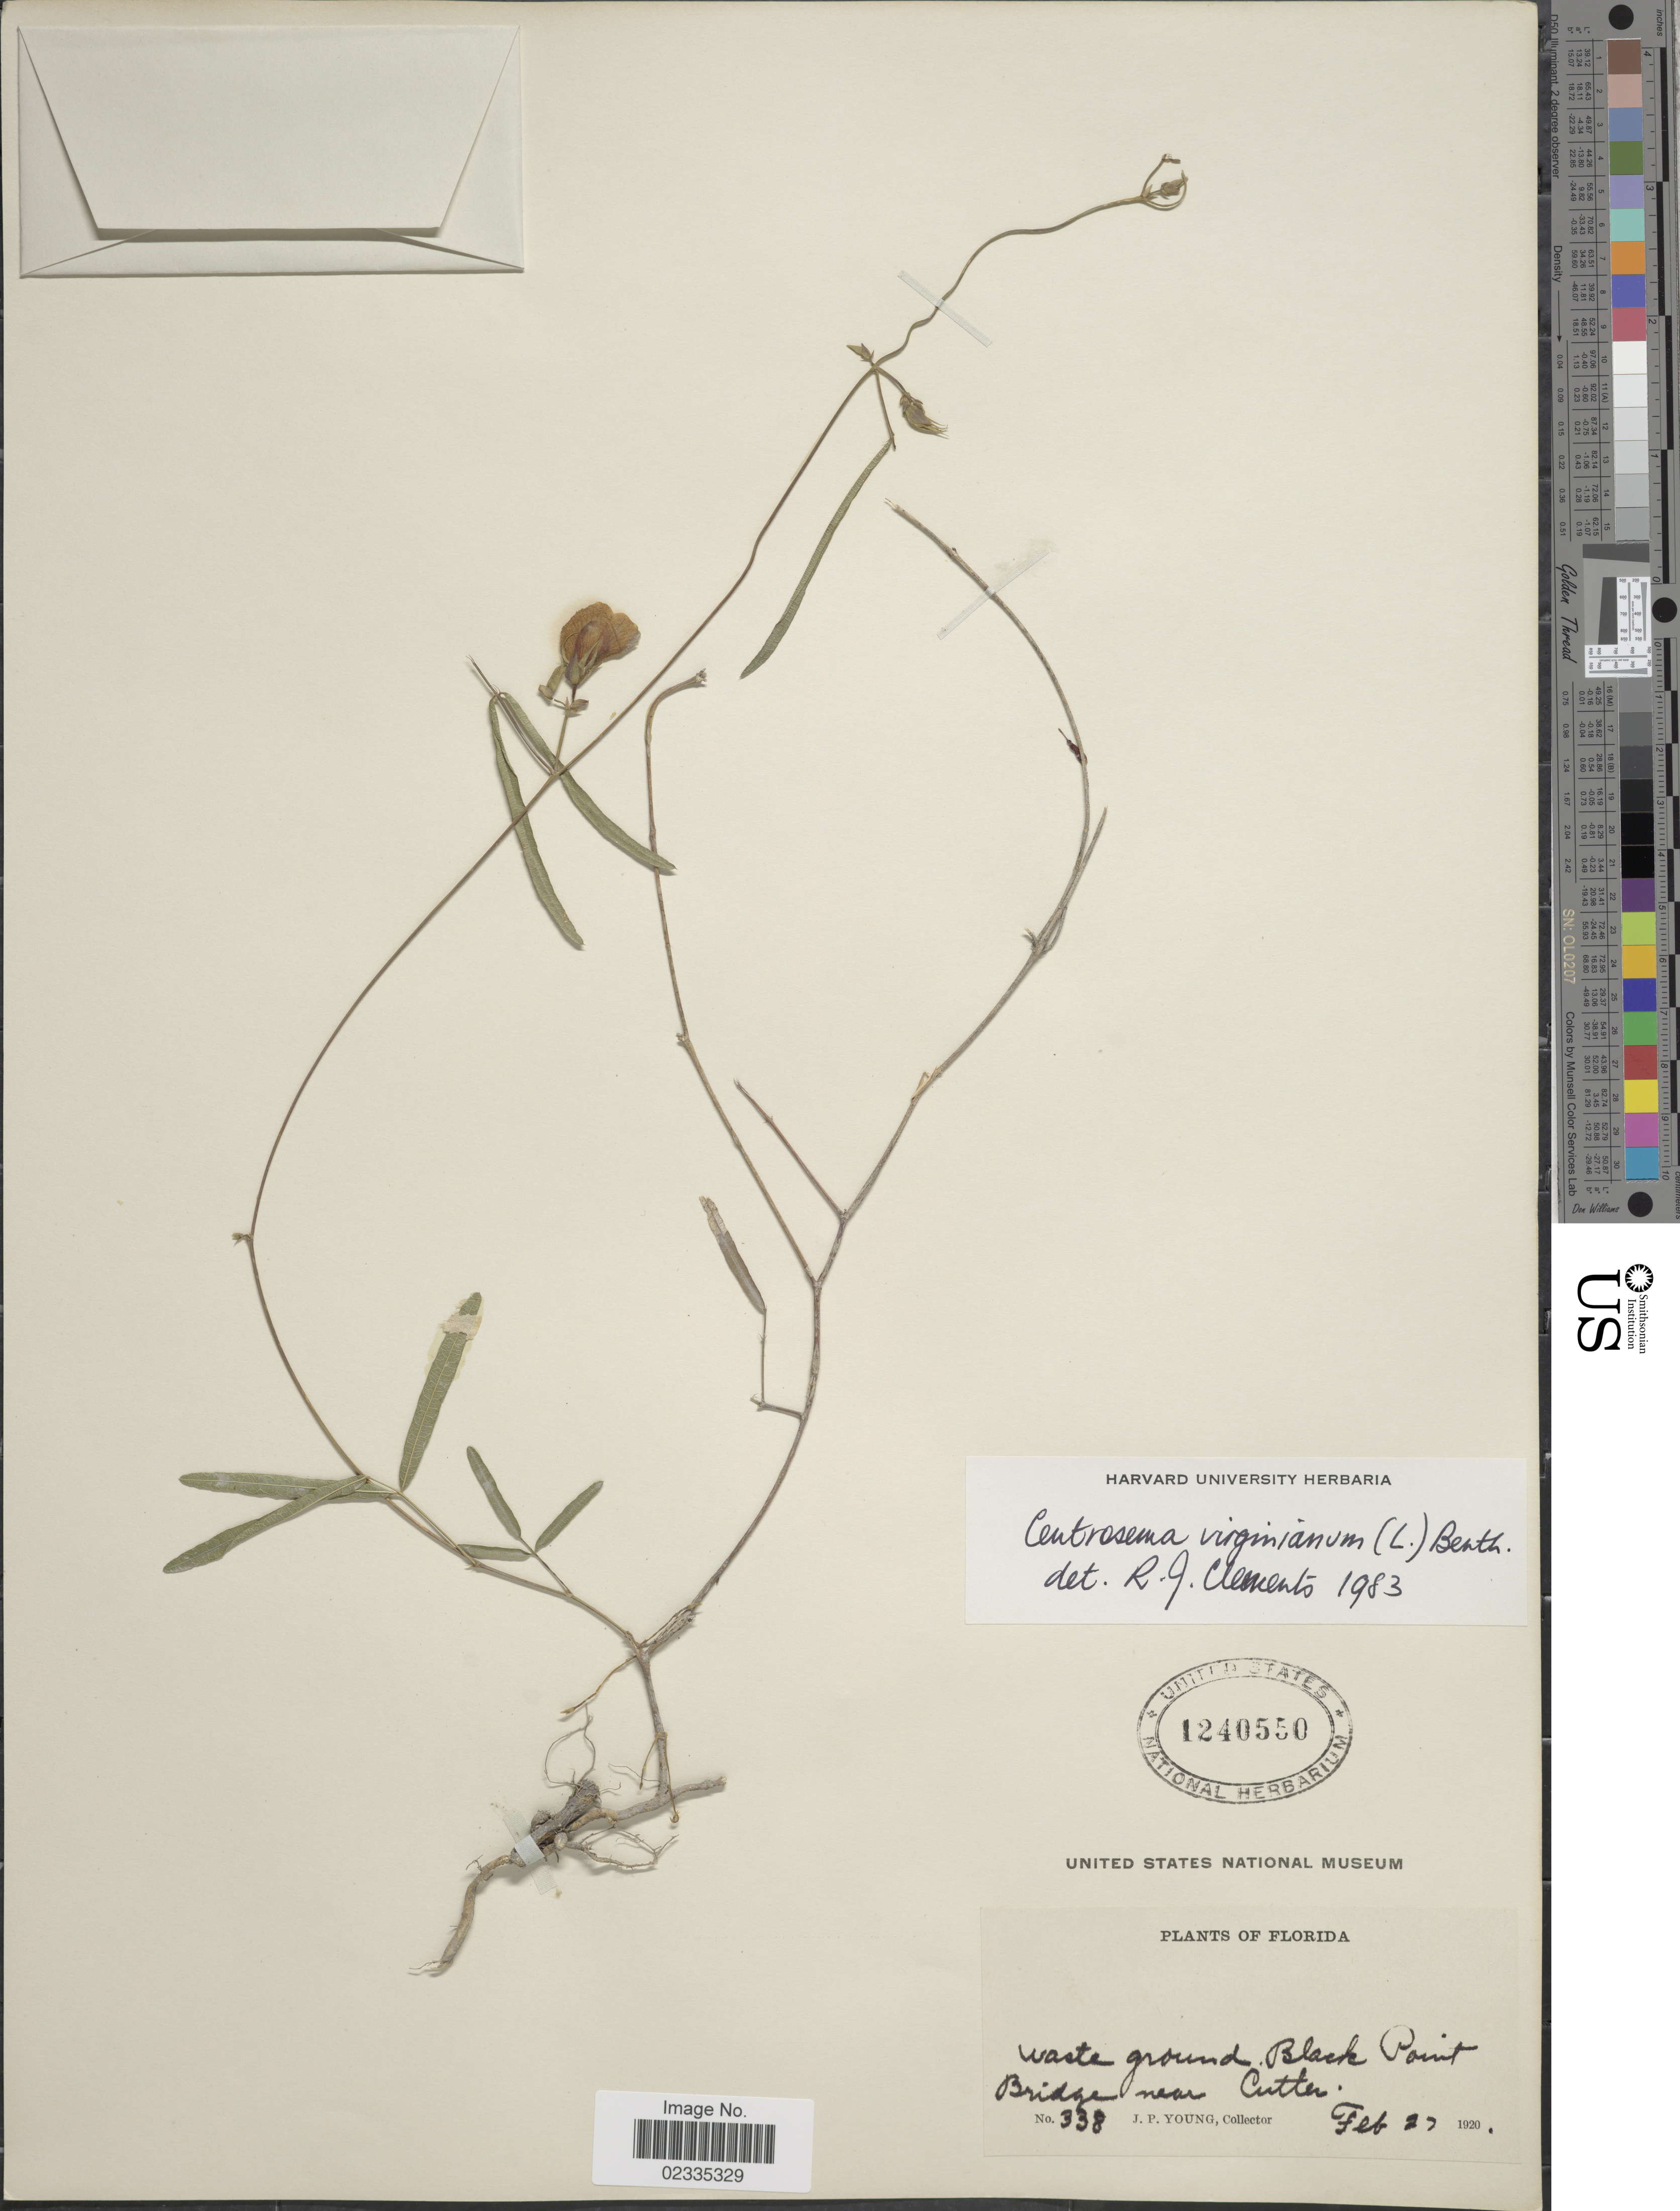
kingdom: Plantae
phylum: Tracheophyta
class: Magnoliopsida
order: Fabales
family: Fabaceae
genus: Centrosema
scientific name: Centrosema virginianum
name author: (L.) Benth.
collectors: J. P. Young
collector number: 338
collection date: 1920-02-27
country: United States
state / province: Florida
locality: Black Point Bridge near Cutler.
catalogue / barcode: US 1240550